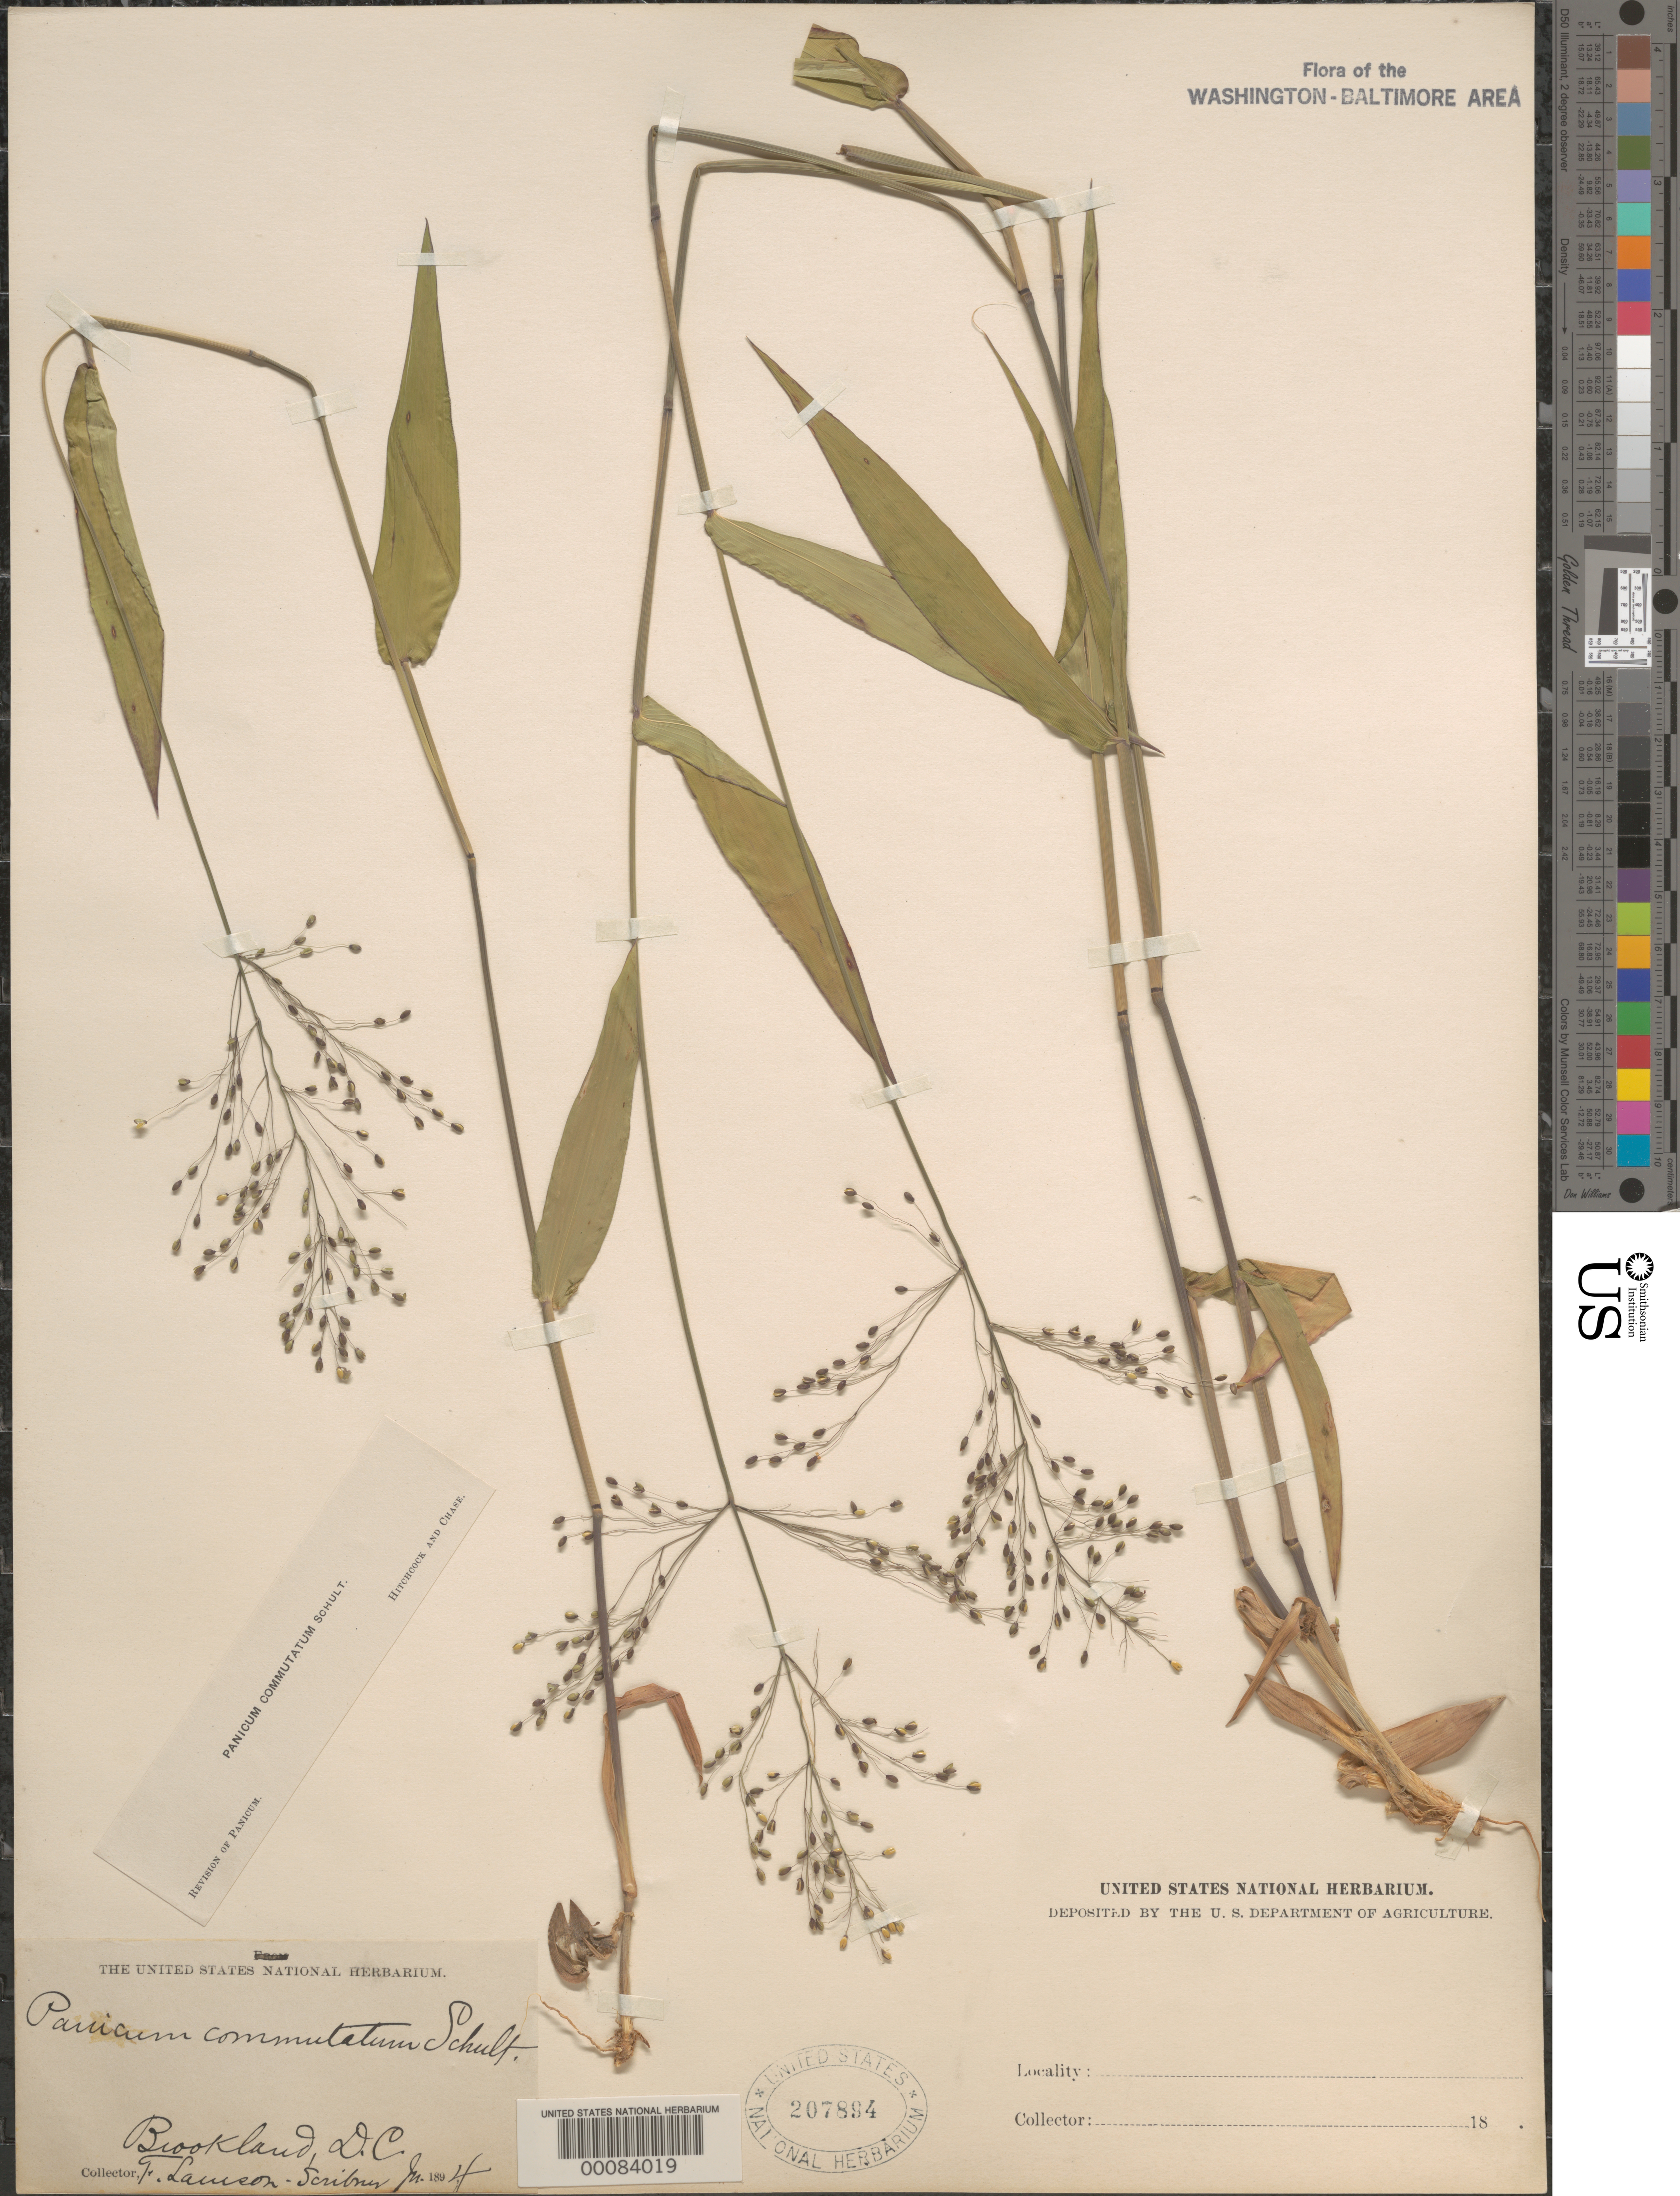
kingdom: Plantae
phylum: Tracheophyta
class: Liliopsida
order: Poales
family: Poaceae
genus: Dichanthelium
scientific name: Dichanthelium commutatum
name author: (Schult.) Gould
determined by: Hitchcock, A. S.; Chase, [M.] A.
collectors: F. L. Scribner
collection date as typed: Jun 1894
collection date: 1894-06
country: United States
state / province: District of Columbia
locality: Brookland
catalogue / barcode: US 207894